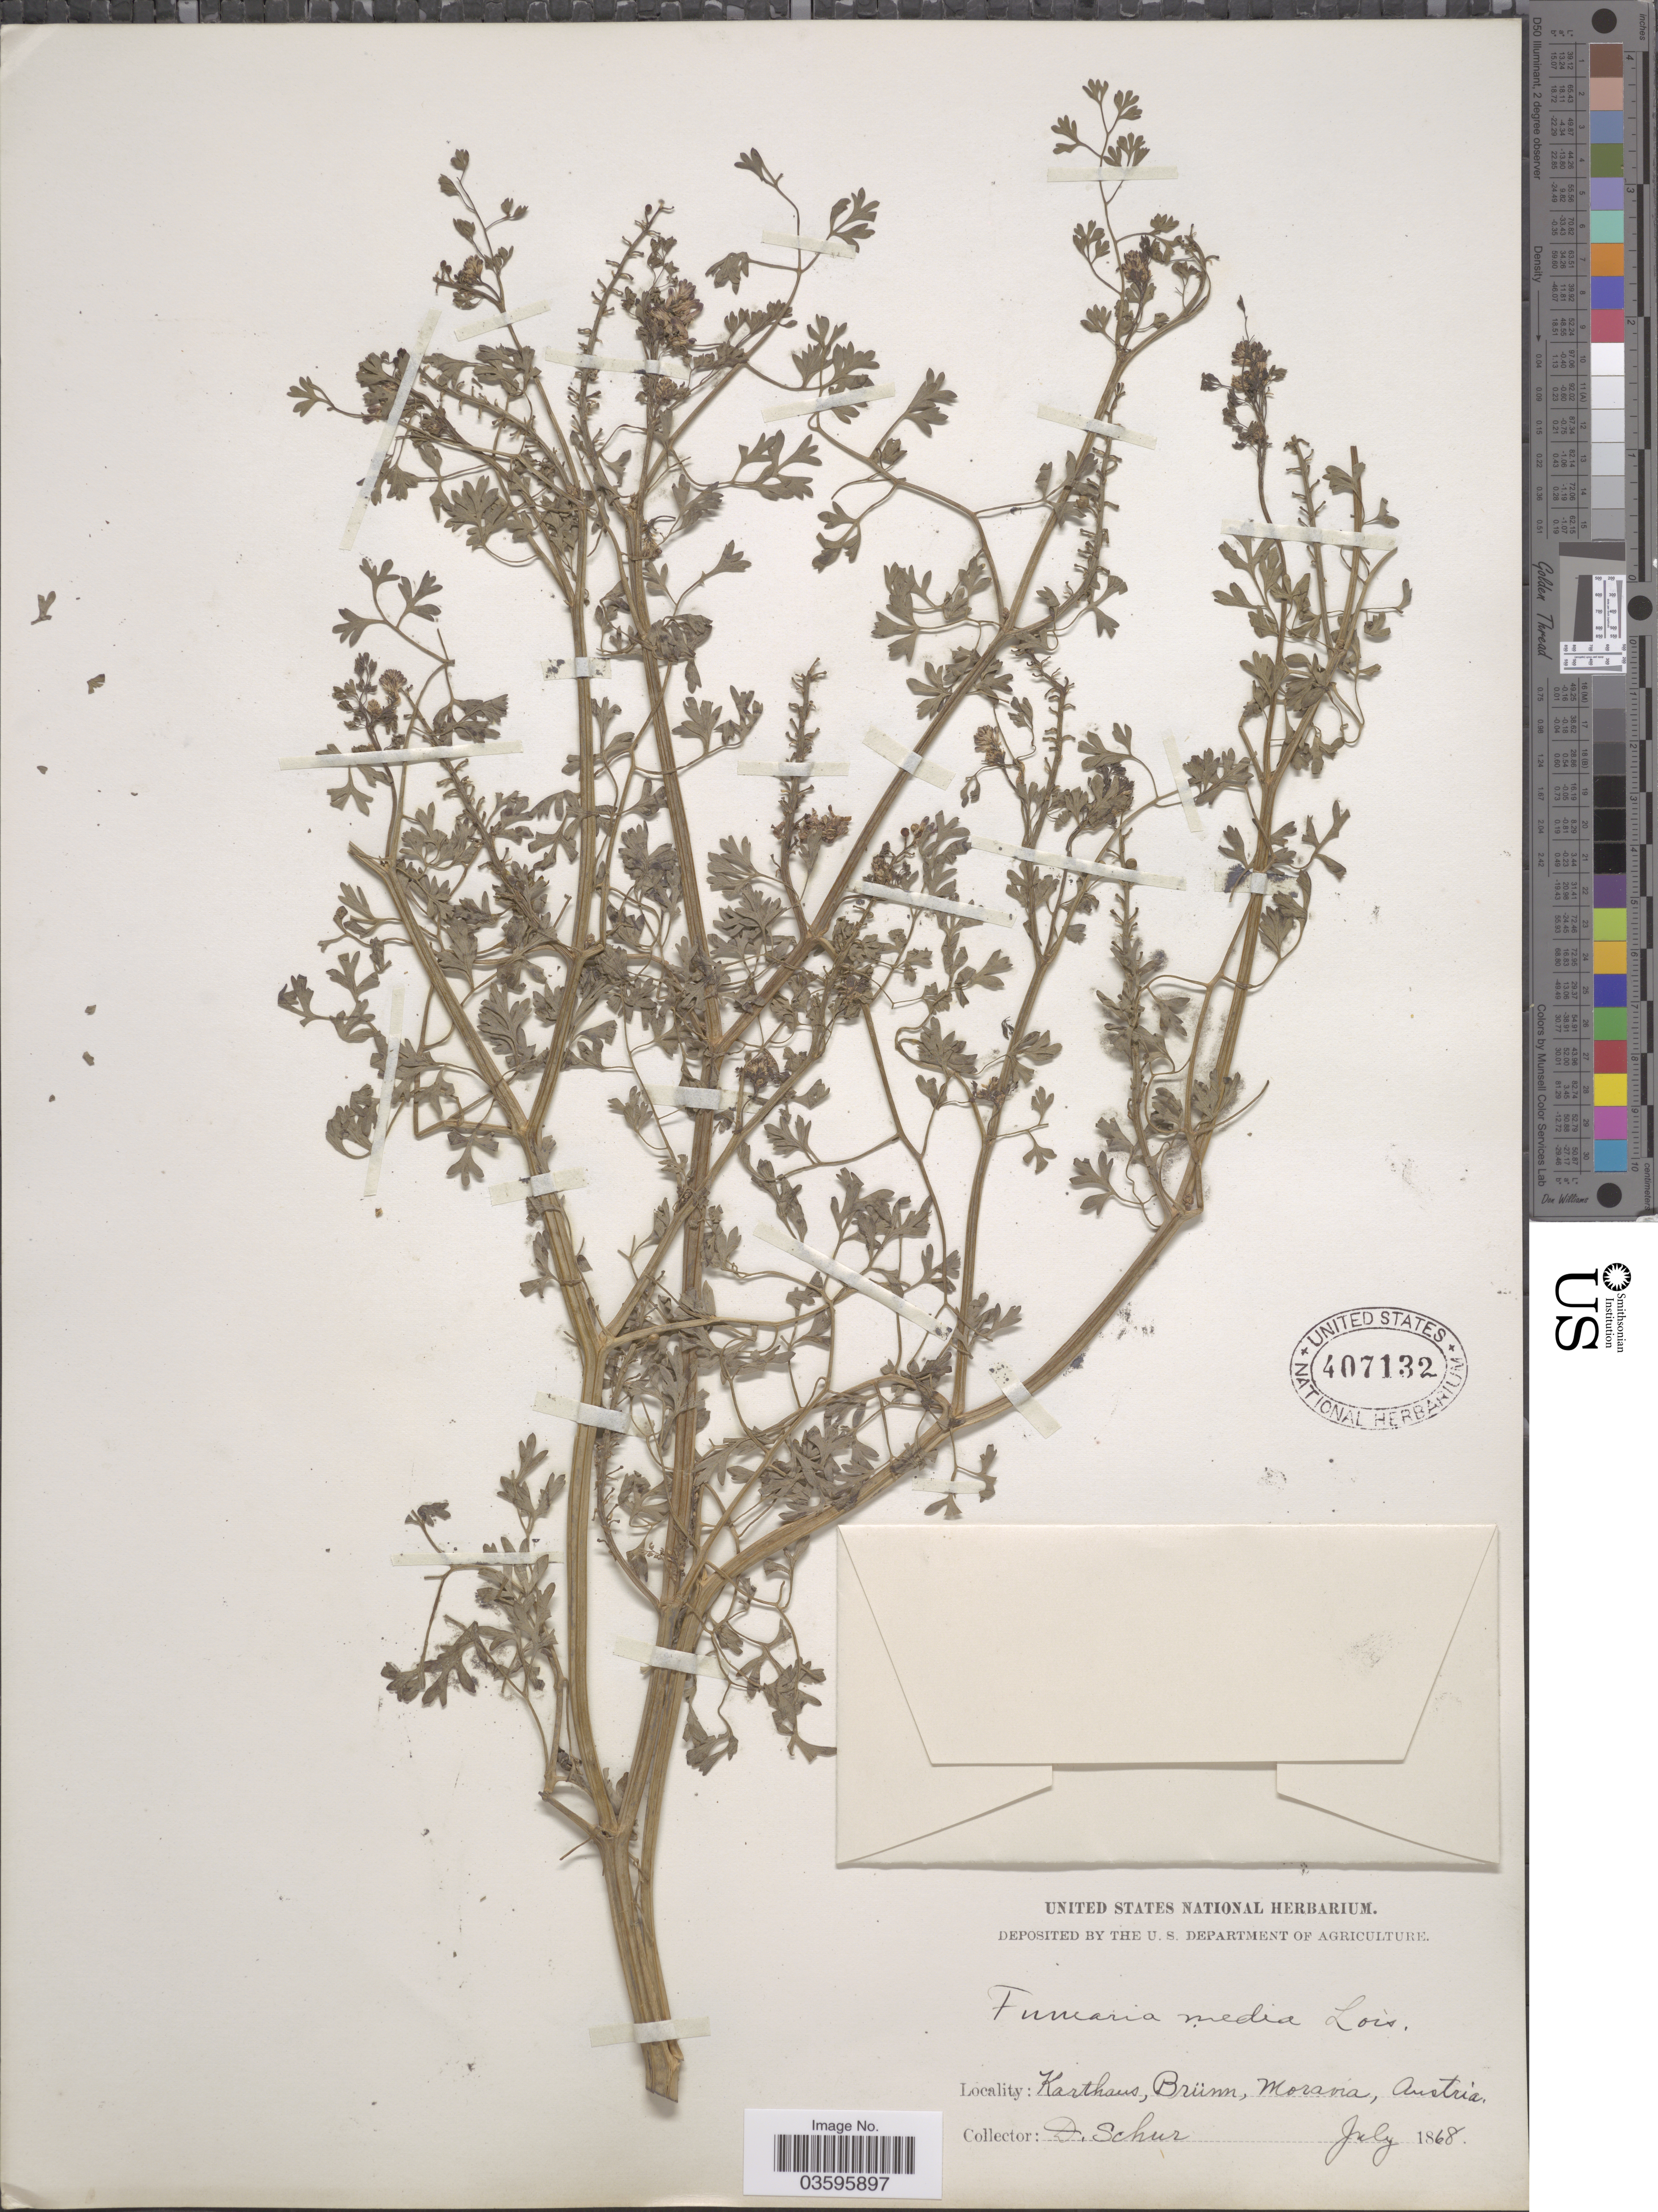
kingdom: Plantae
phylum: Tracheophyta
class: Magnoliopsida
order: Ranunculales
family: Papaveraceae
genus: Fumaria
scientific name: Fumaria media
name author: Loisel.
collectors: D. Schur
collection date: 1868-07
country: Austria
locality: Karthaus, Brünn, Moravia.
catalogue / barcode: US 407132